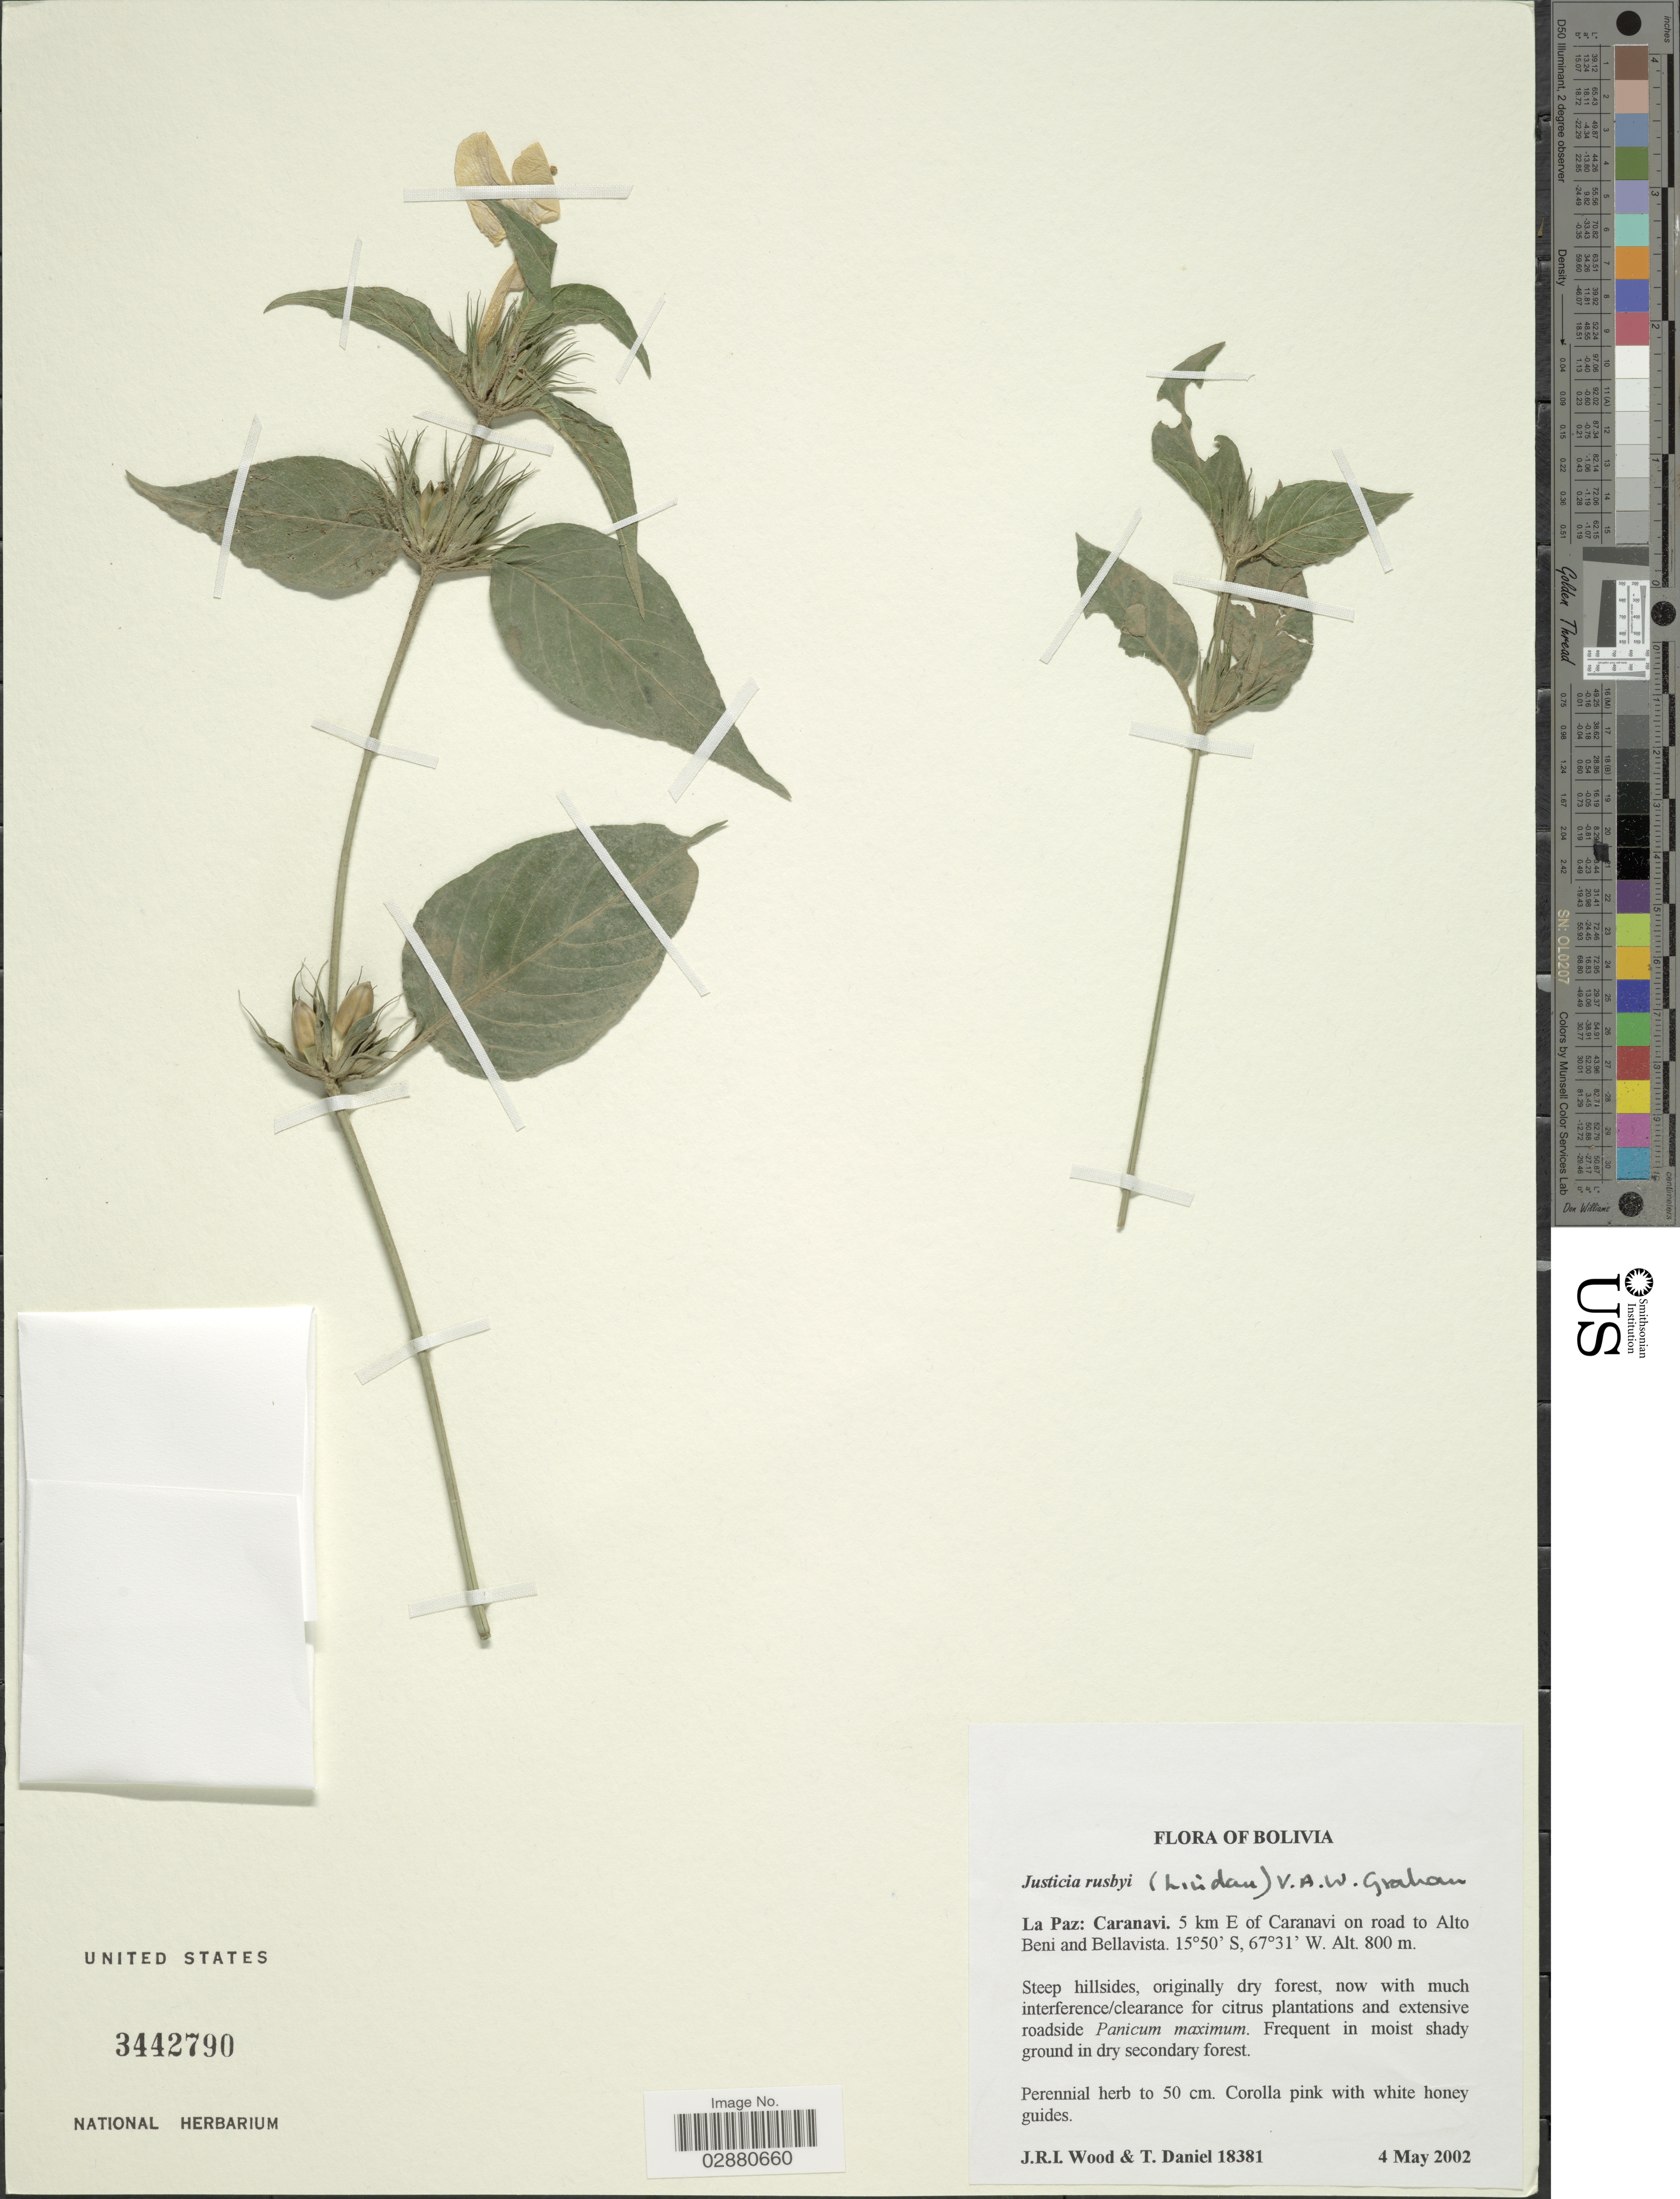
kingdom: Plantae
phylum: Tracheophyta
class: Magnoliopsida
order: Lamiales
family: Acanthaceae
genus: Justicia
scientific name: Justicia rusbyi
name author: (Lindau) V.A.W. Graham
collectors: J. R. I. Wood & T. Daniel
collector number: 18381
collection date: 2002-05-04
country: Bolivia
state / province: La Paz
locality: Caranavi. 5 km E of Caranavi on road to Alto Beni and Bellavista.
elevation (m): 800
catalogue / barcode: US 3442790